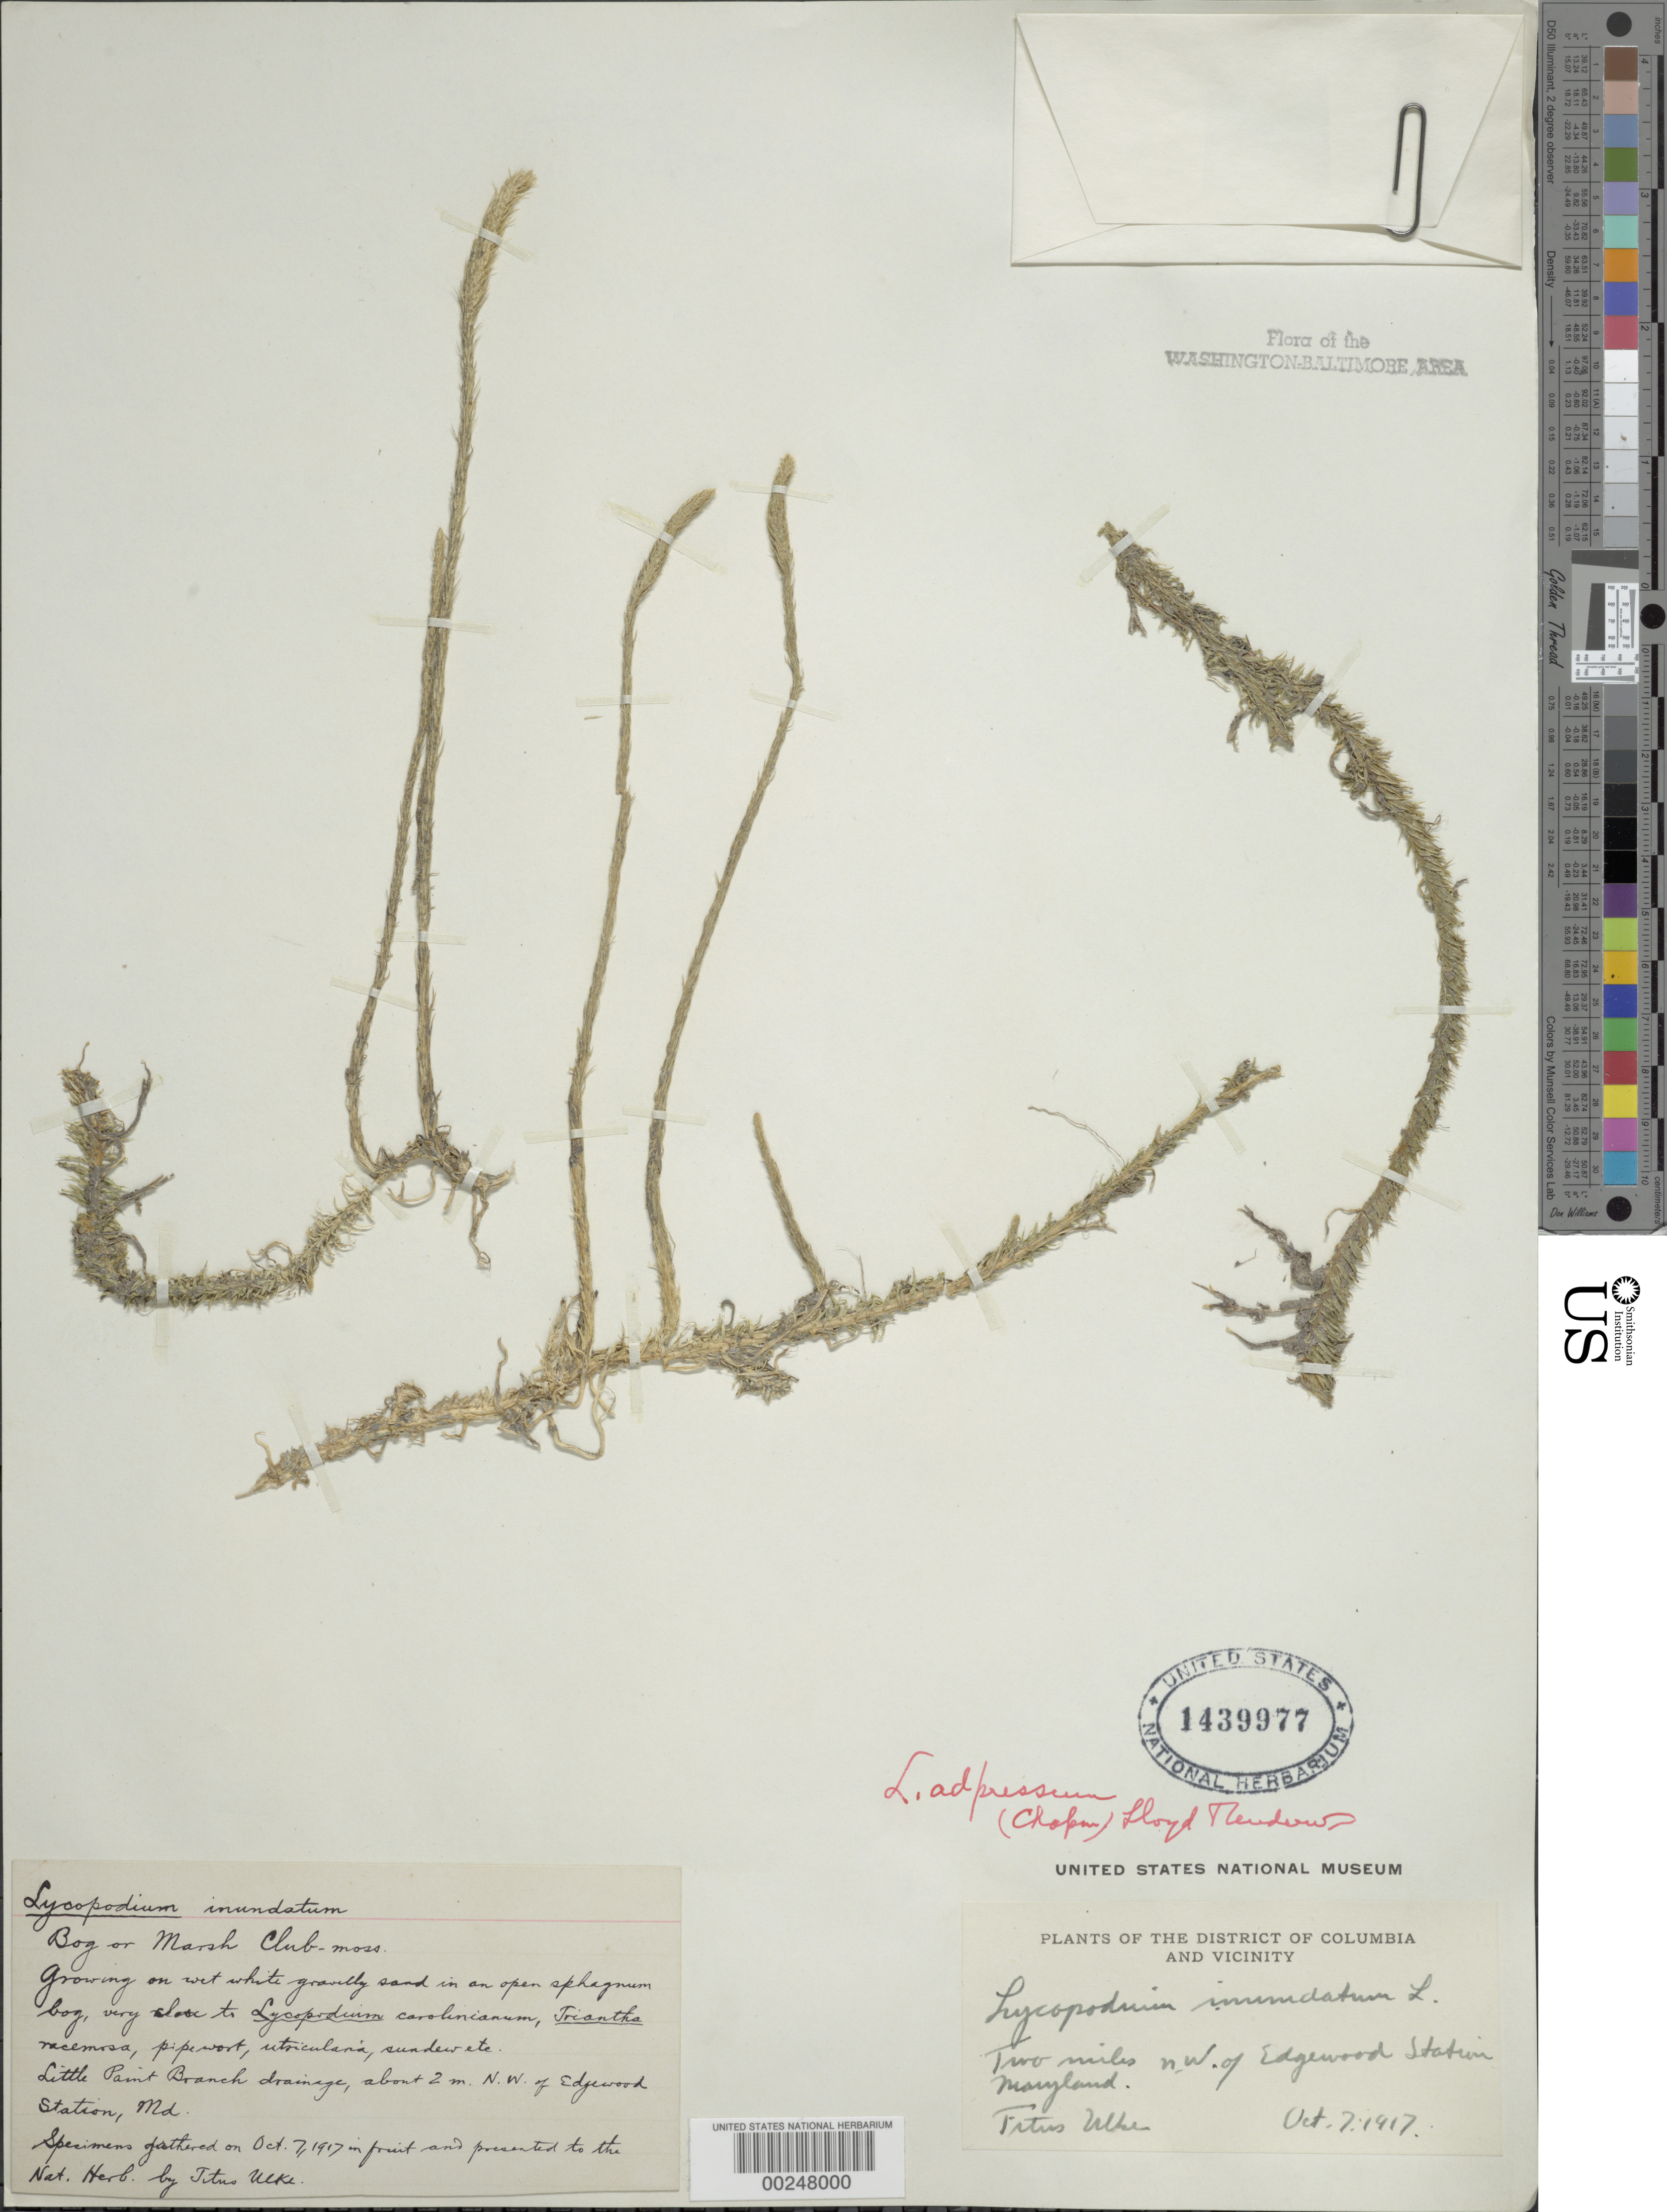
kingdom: Plantae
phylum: Tracheophyta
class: Lycopodiopsida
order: Lycopodiales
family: Lycopodiaceae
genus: Lycopodiella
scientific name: Lycopodiella appressa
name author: (Chapm.) Cranfill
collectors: T. Ulke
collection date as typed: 07 Oct 1917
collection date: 1917-10-07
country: United States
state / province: Maryland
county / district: Prince George's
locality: Northwest of Edgewood Station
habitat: On wet white gravelly sand in an open sphagnum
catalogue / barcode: US 1439977